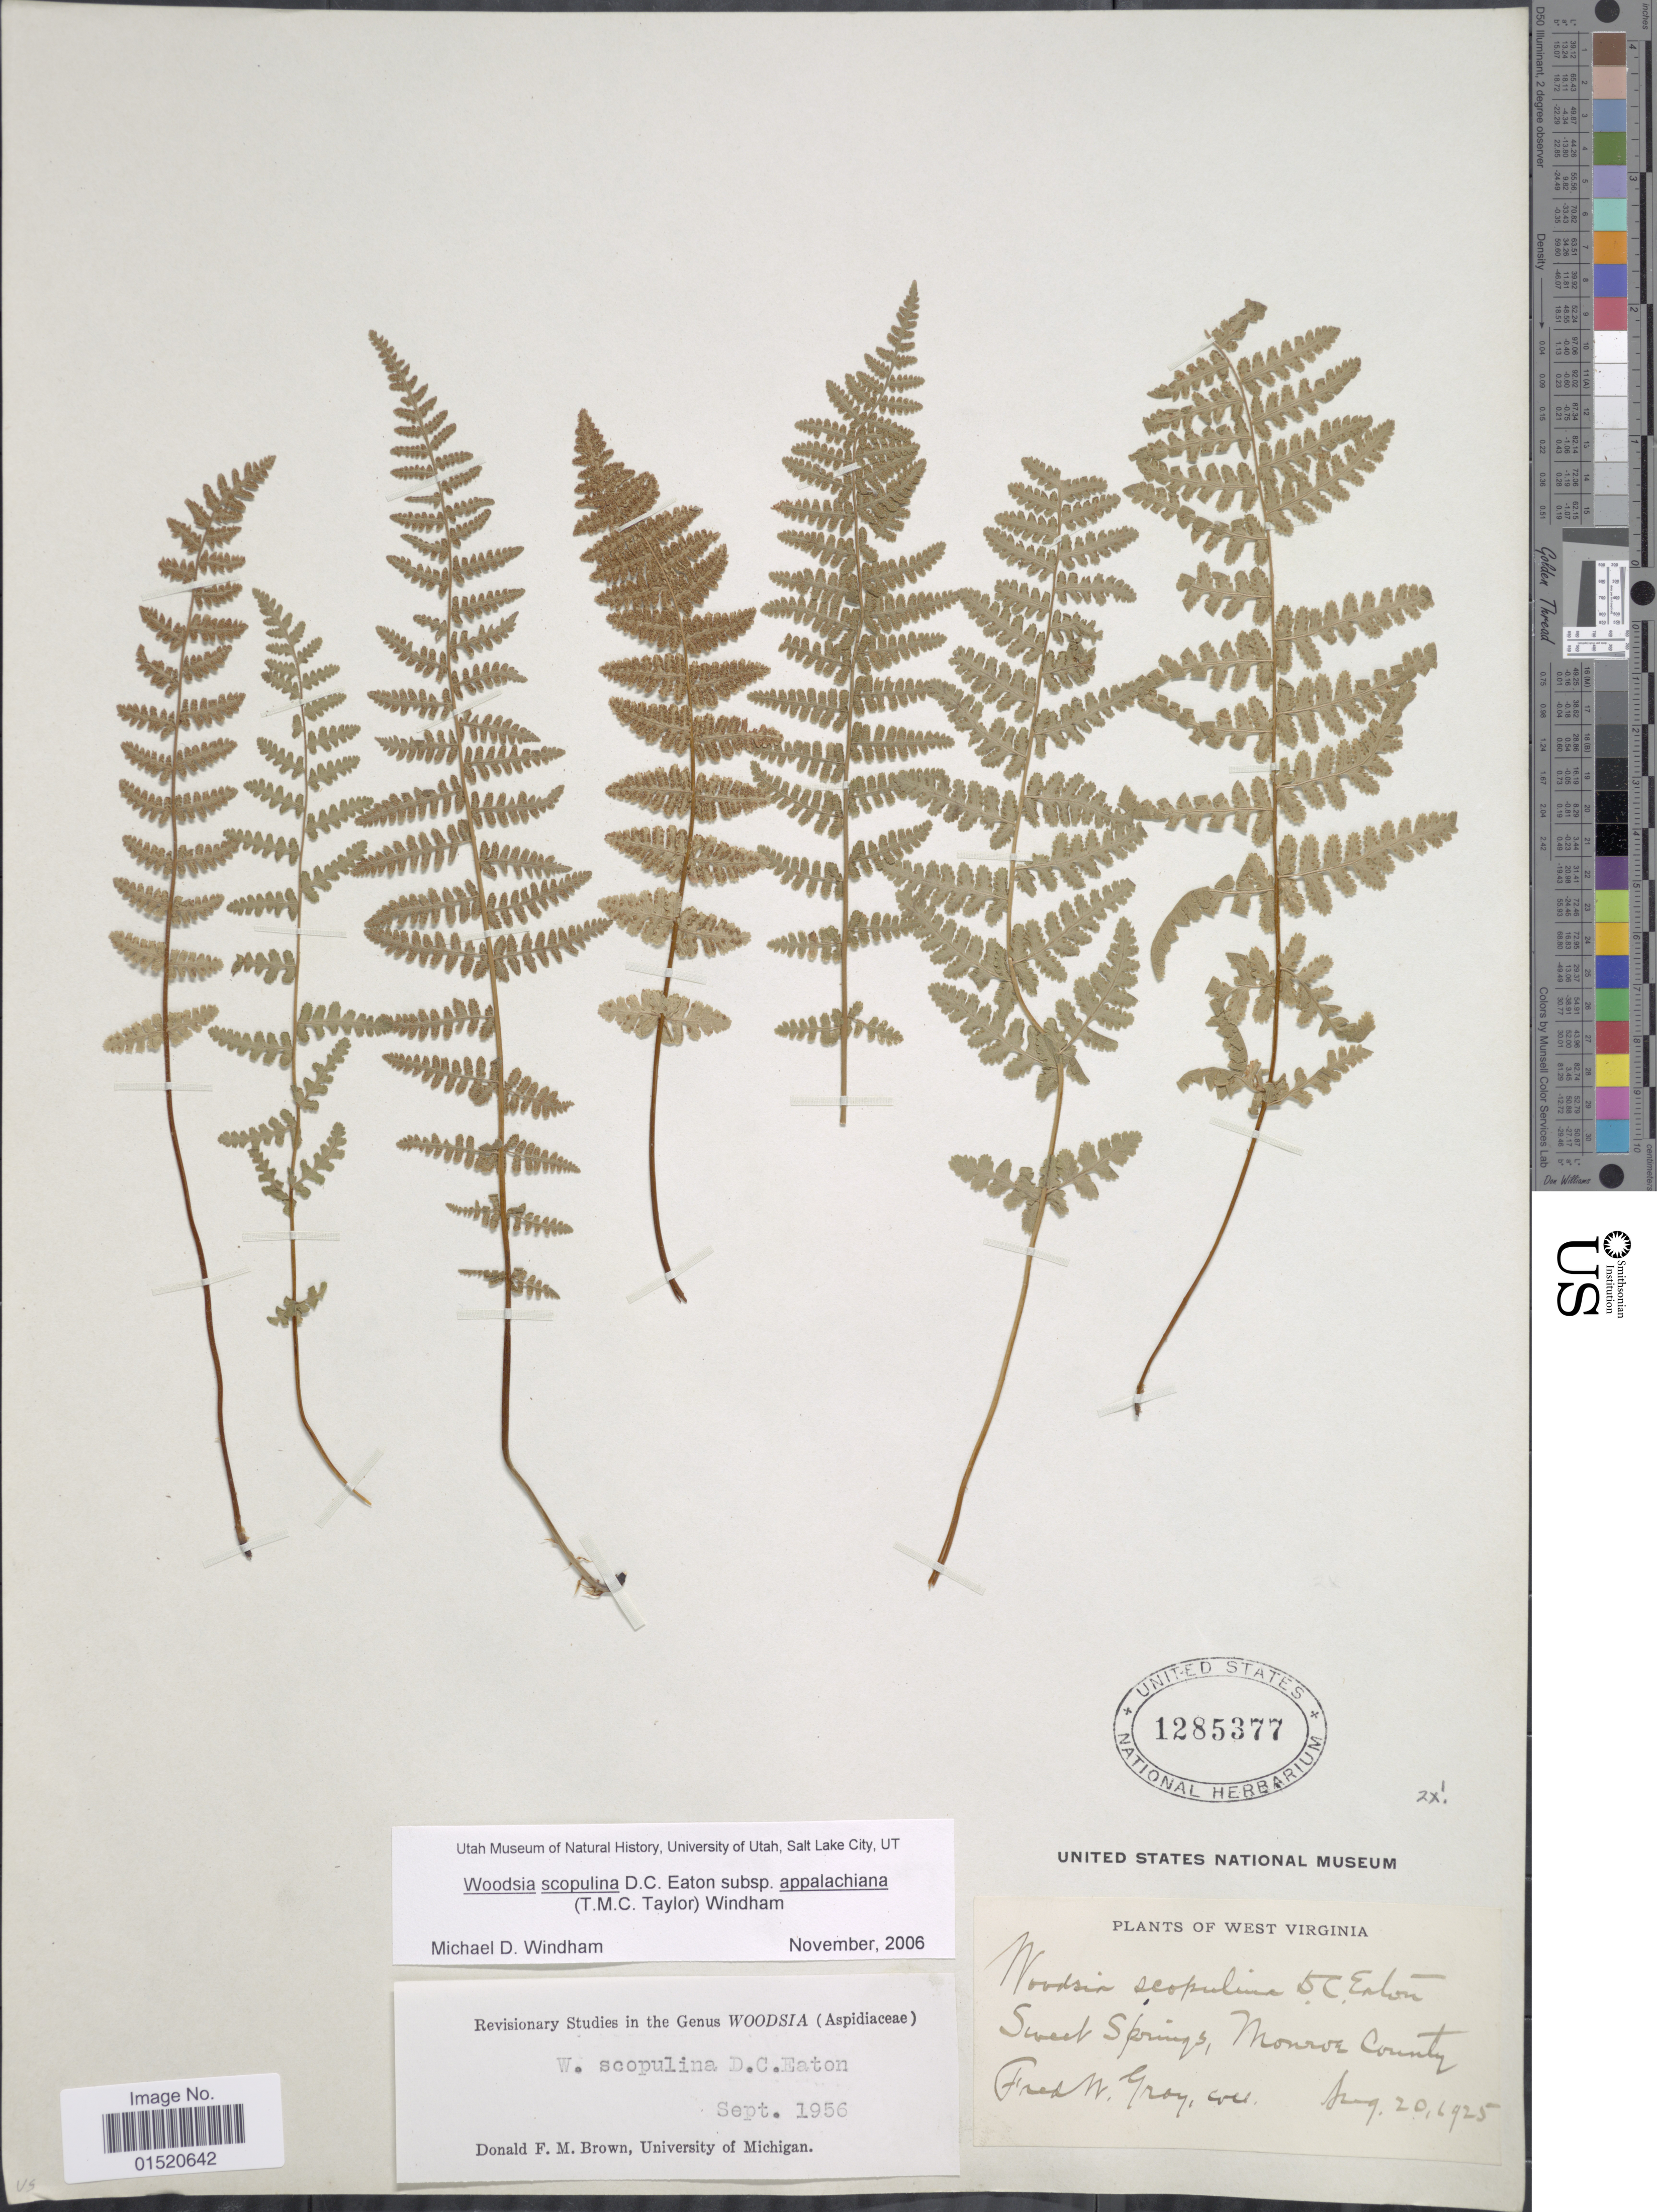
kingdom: Plantae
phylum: Tracheophyta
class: Polypodiopsida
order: Polypodiales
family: Woodsiaceae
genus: Woodsia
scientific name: Woodsia scopulina subsp. appalachiana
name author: (T.M.C. Taylor) Windham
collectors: F. W. Gray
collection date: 1925-08-20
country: United States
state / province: West Virginia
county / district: Monroe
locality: Sweet Springs, Monroe County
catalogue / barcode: US 1285377